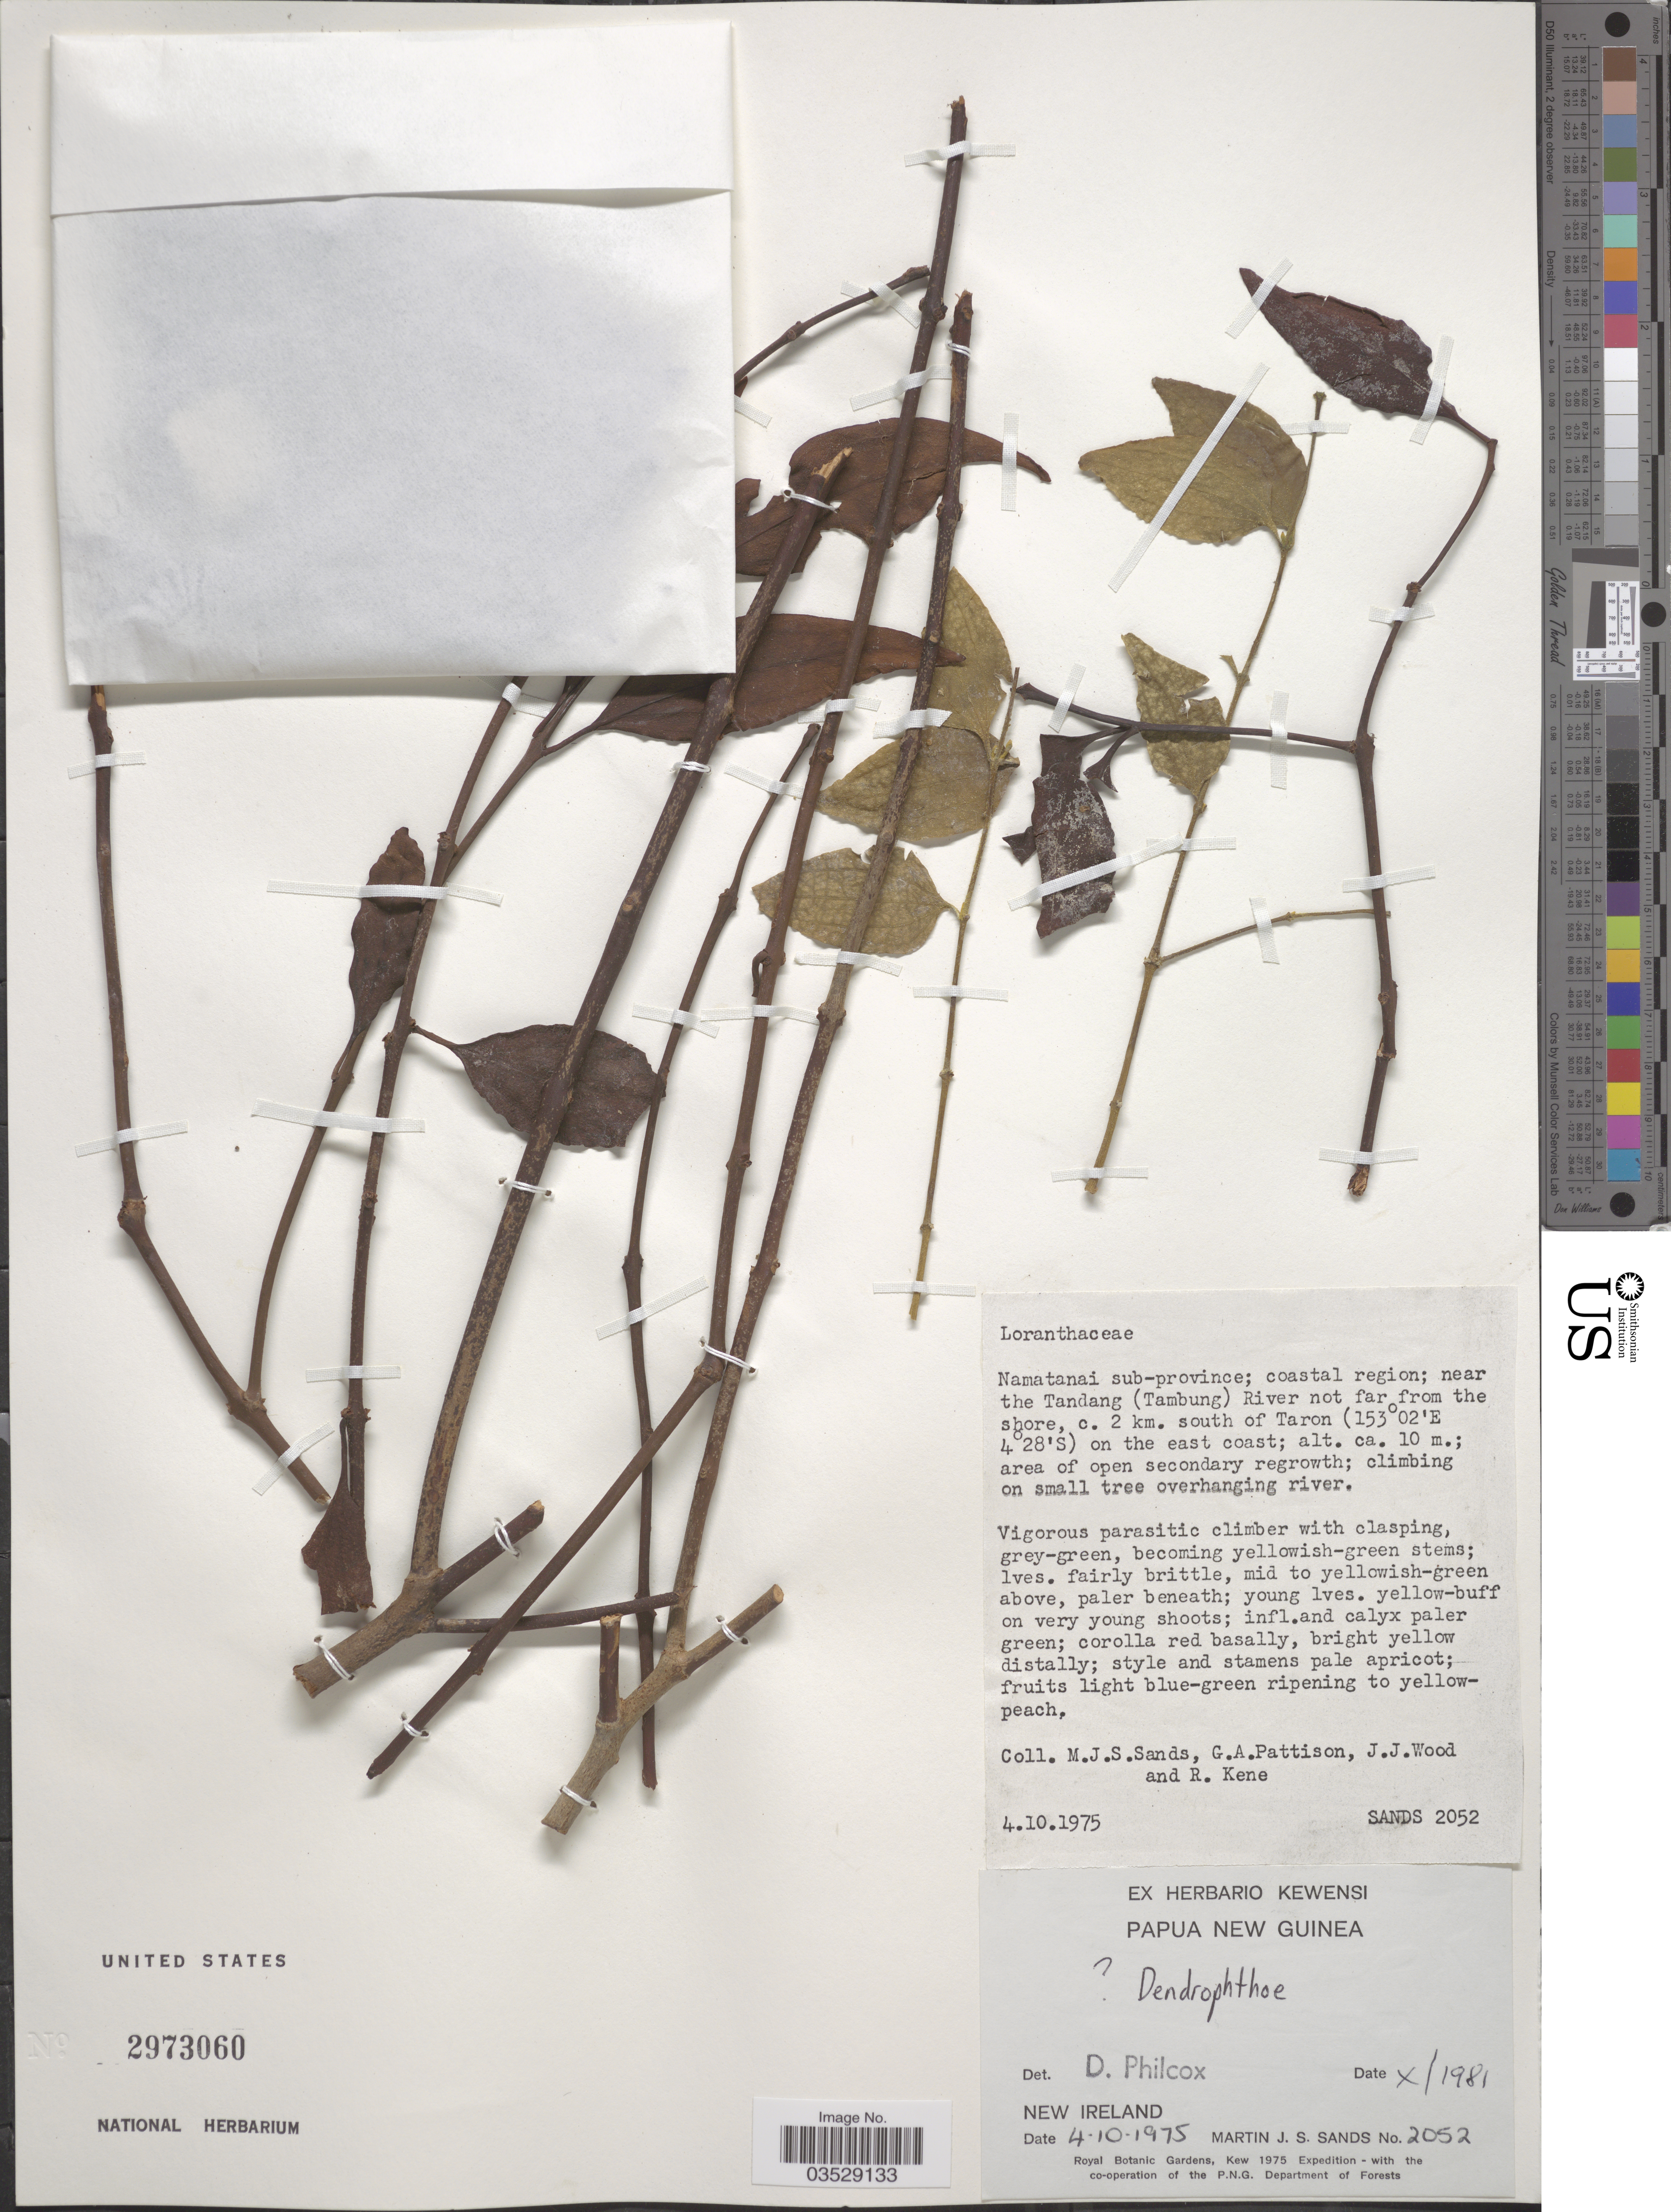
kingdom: Plantae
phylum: Tracheophyta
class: Magnoliopsida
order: Santalales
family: Loranthaceae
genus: Dendrophthoe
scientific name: Dendrophthoe sp.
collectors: M. Sands, G. Pattison, J. Wood & R. Kene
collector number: SANDS 2052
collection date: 1975-10-04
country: Papua New Guinea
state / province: New Ireland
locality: Namatanai sub-province; coastal region; near the Tandang (Tambung) River not far from the shore, c. 2 km. south of Taron on the east coast.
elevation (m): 10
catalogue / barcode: US 2973060